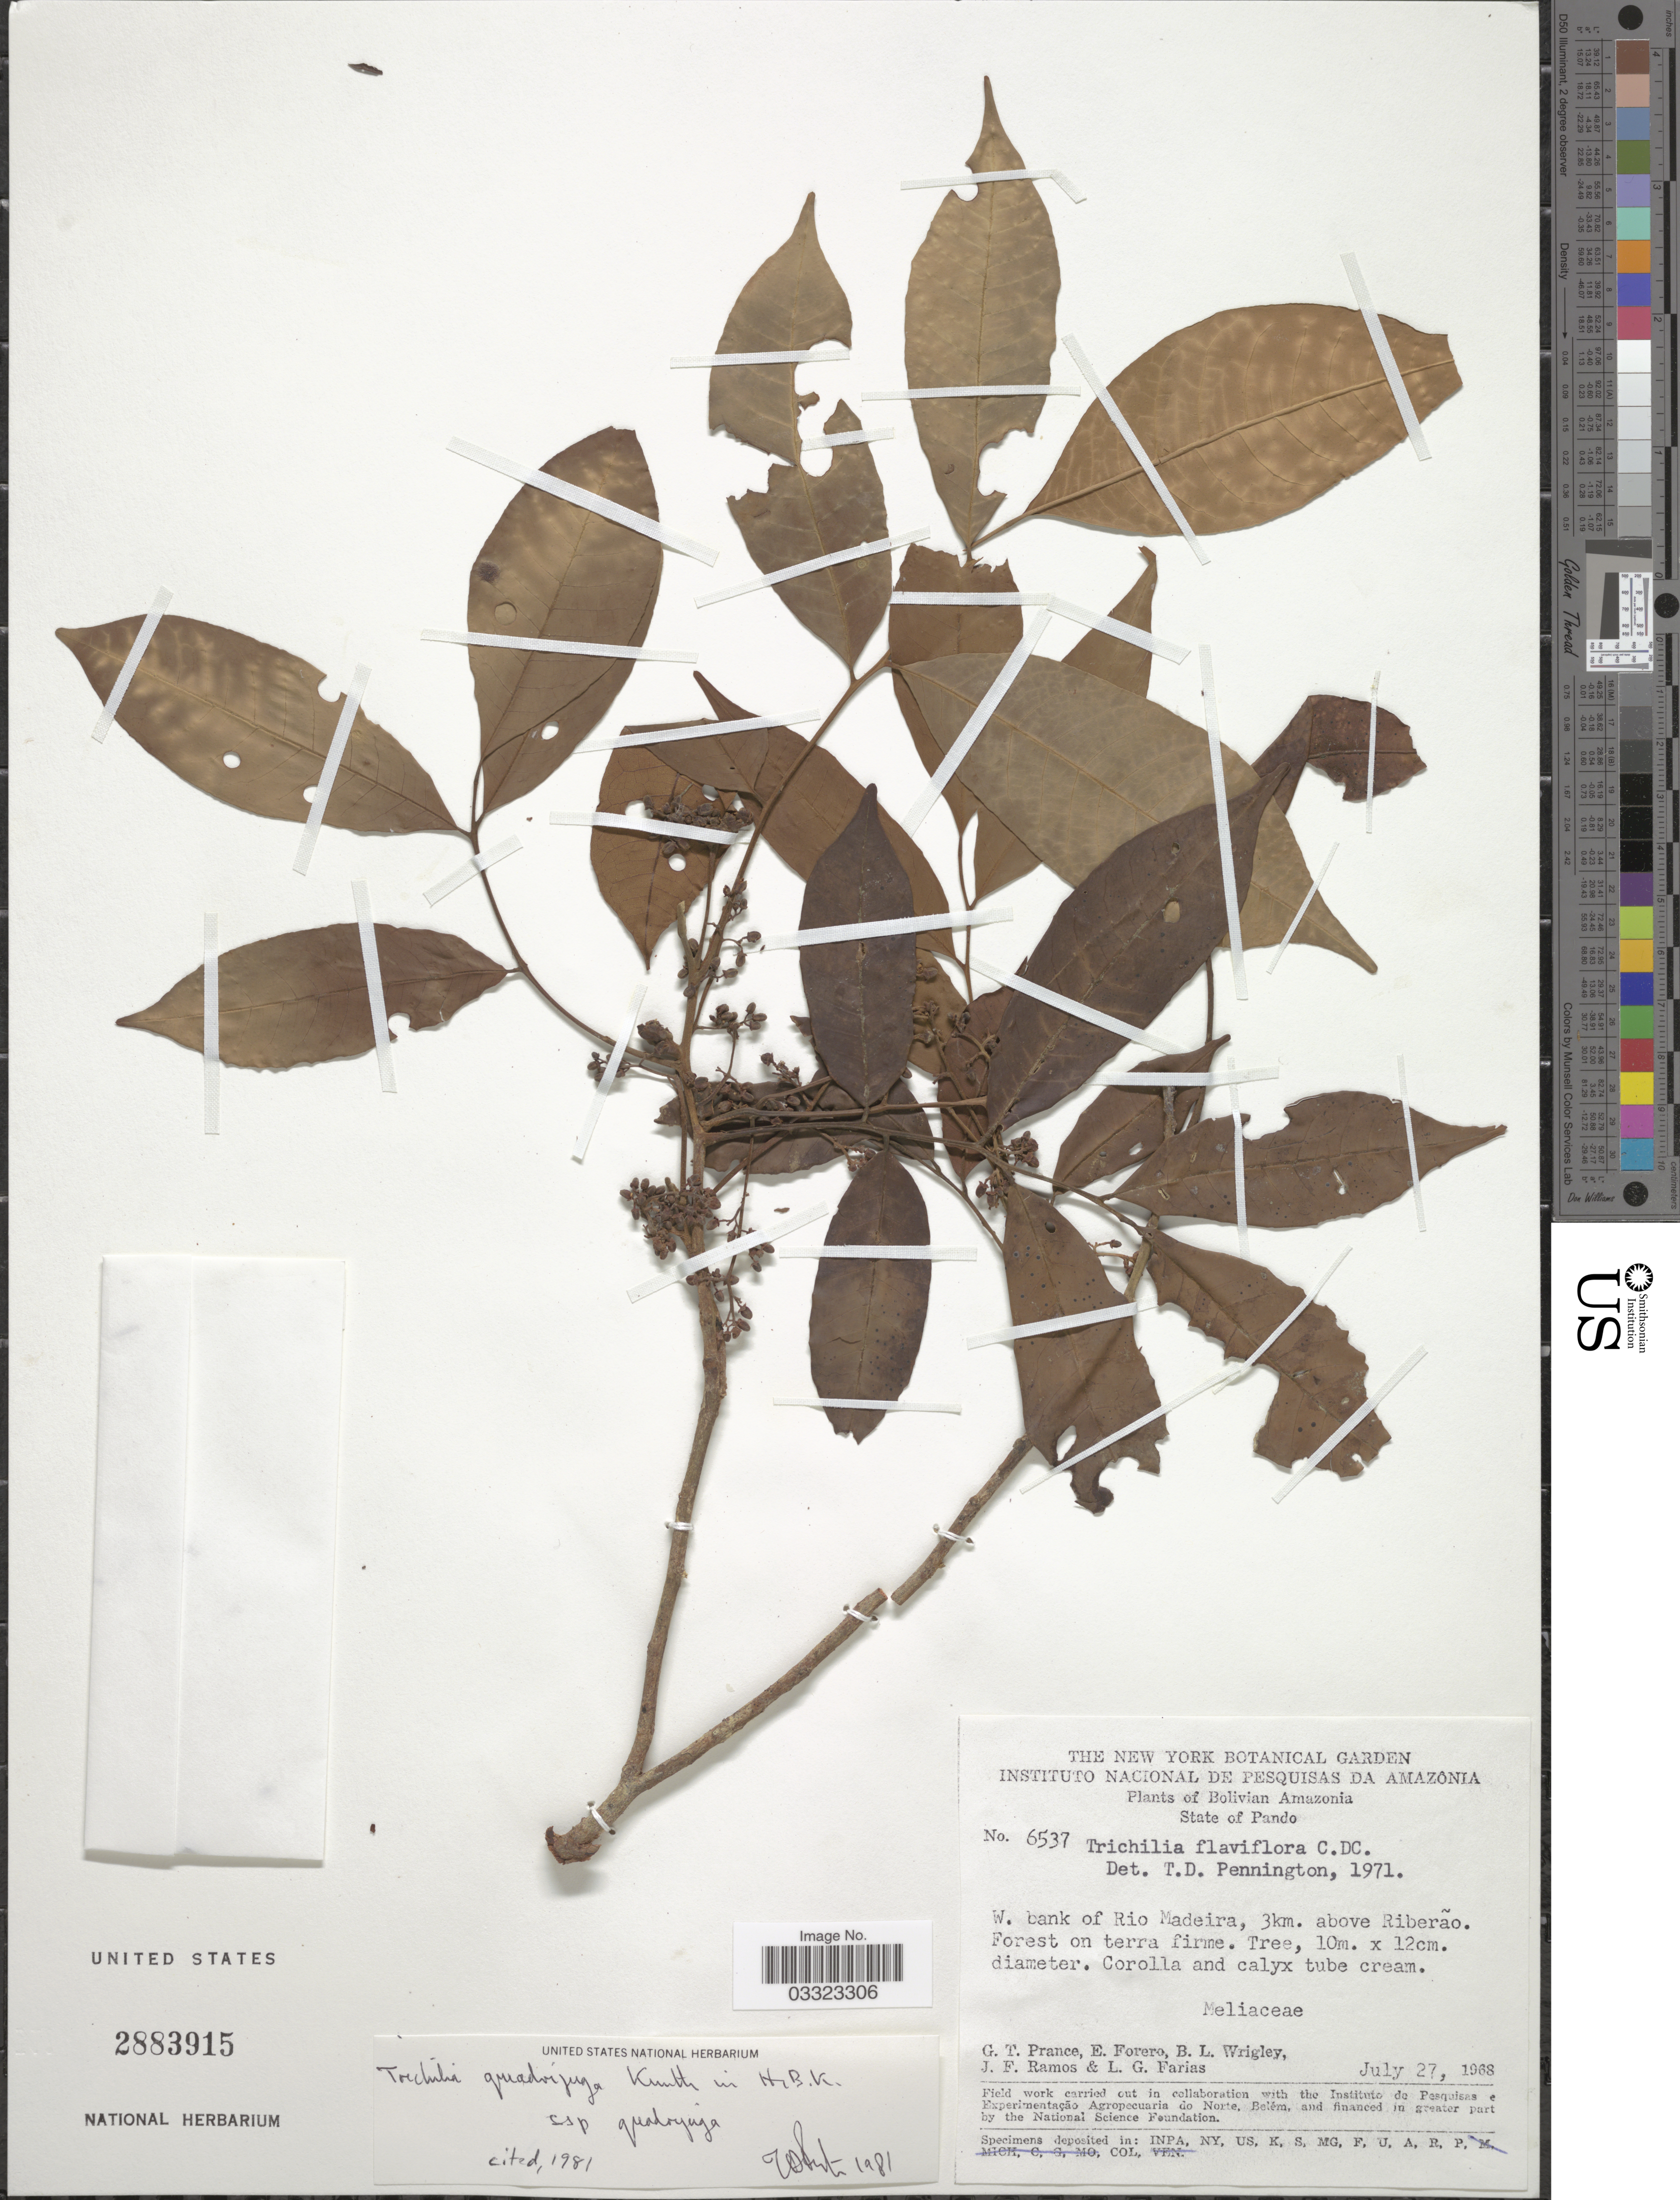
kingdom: Plantae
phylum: Tracheophyta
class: Magnoliopsida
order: Sapindales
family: Meliaceae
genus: Trichilia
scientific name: Trichilia quadrijuga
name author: Kunth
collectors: G. T. Prance, E. Forero, B. L. Wrigley, J. F. Ramos & L. G. Farias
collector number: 6537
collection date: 1968-07-27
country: Bolivia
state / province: Pando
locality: Bolivian Amazonia, W. bank of Rio Madeira, 3km. above Riberão.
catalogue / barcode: US 2883915